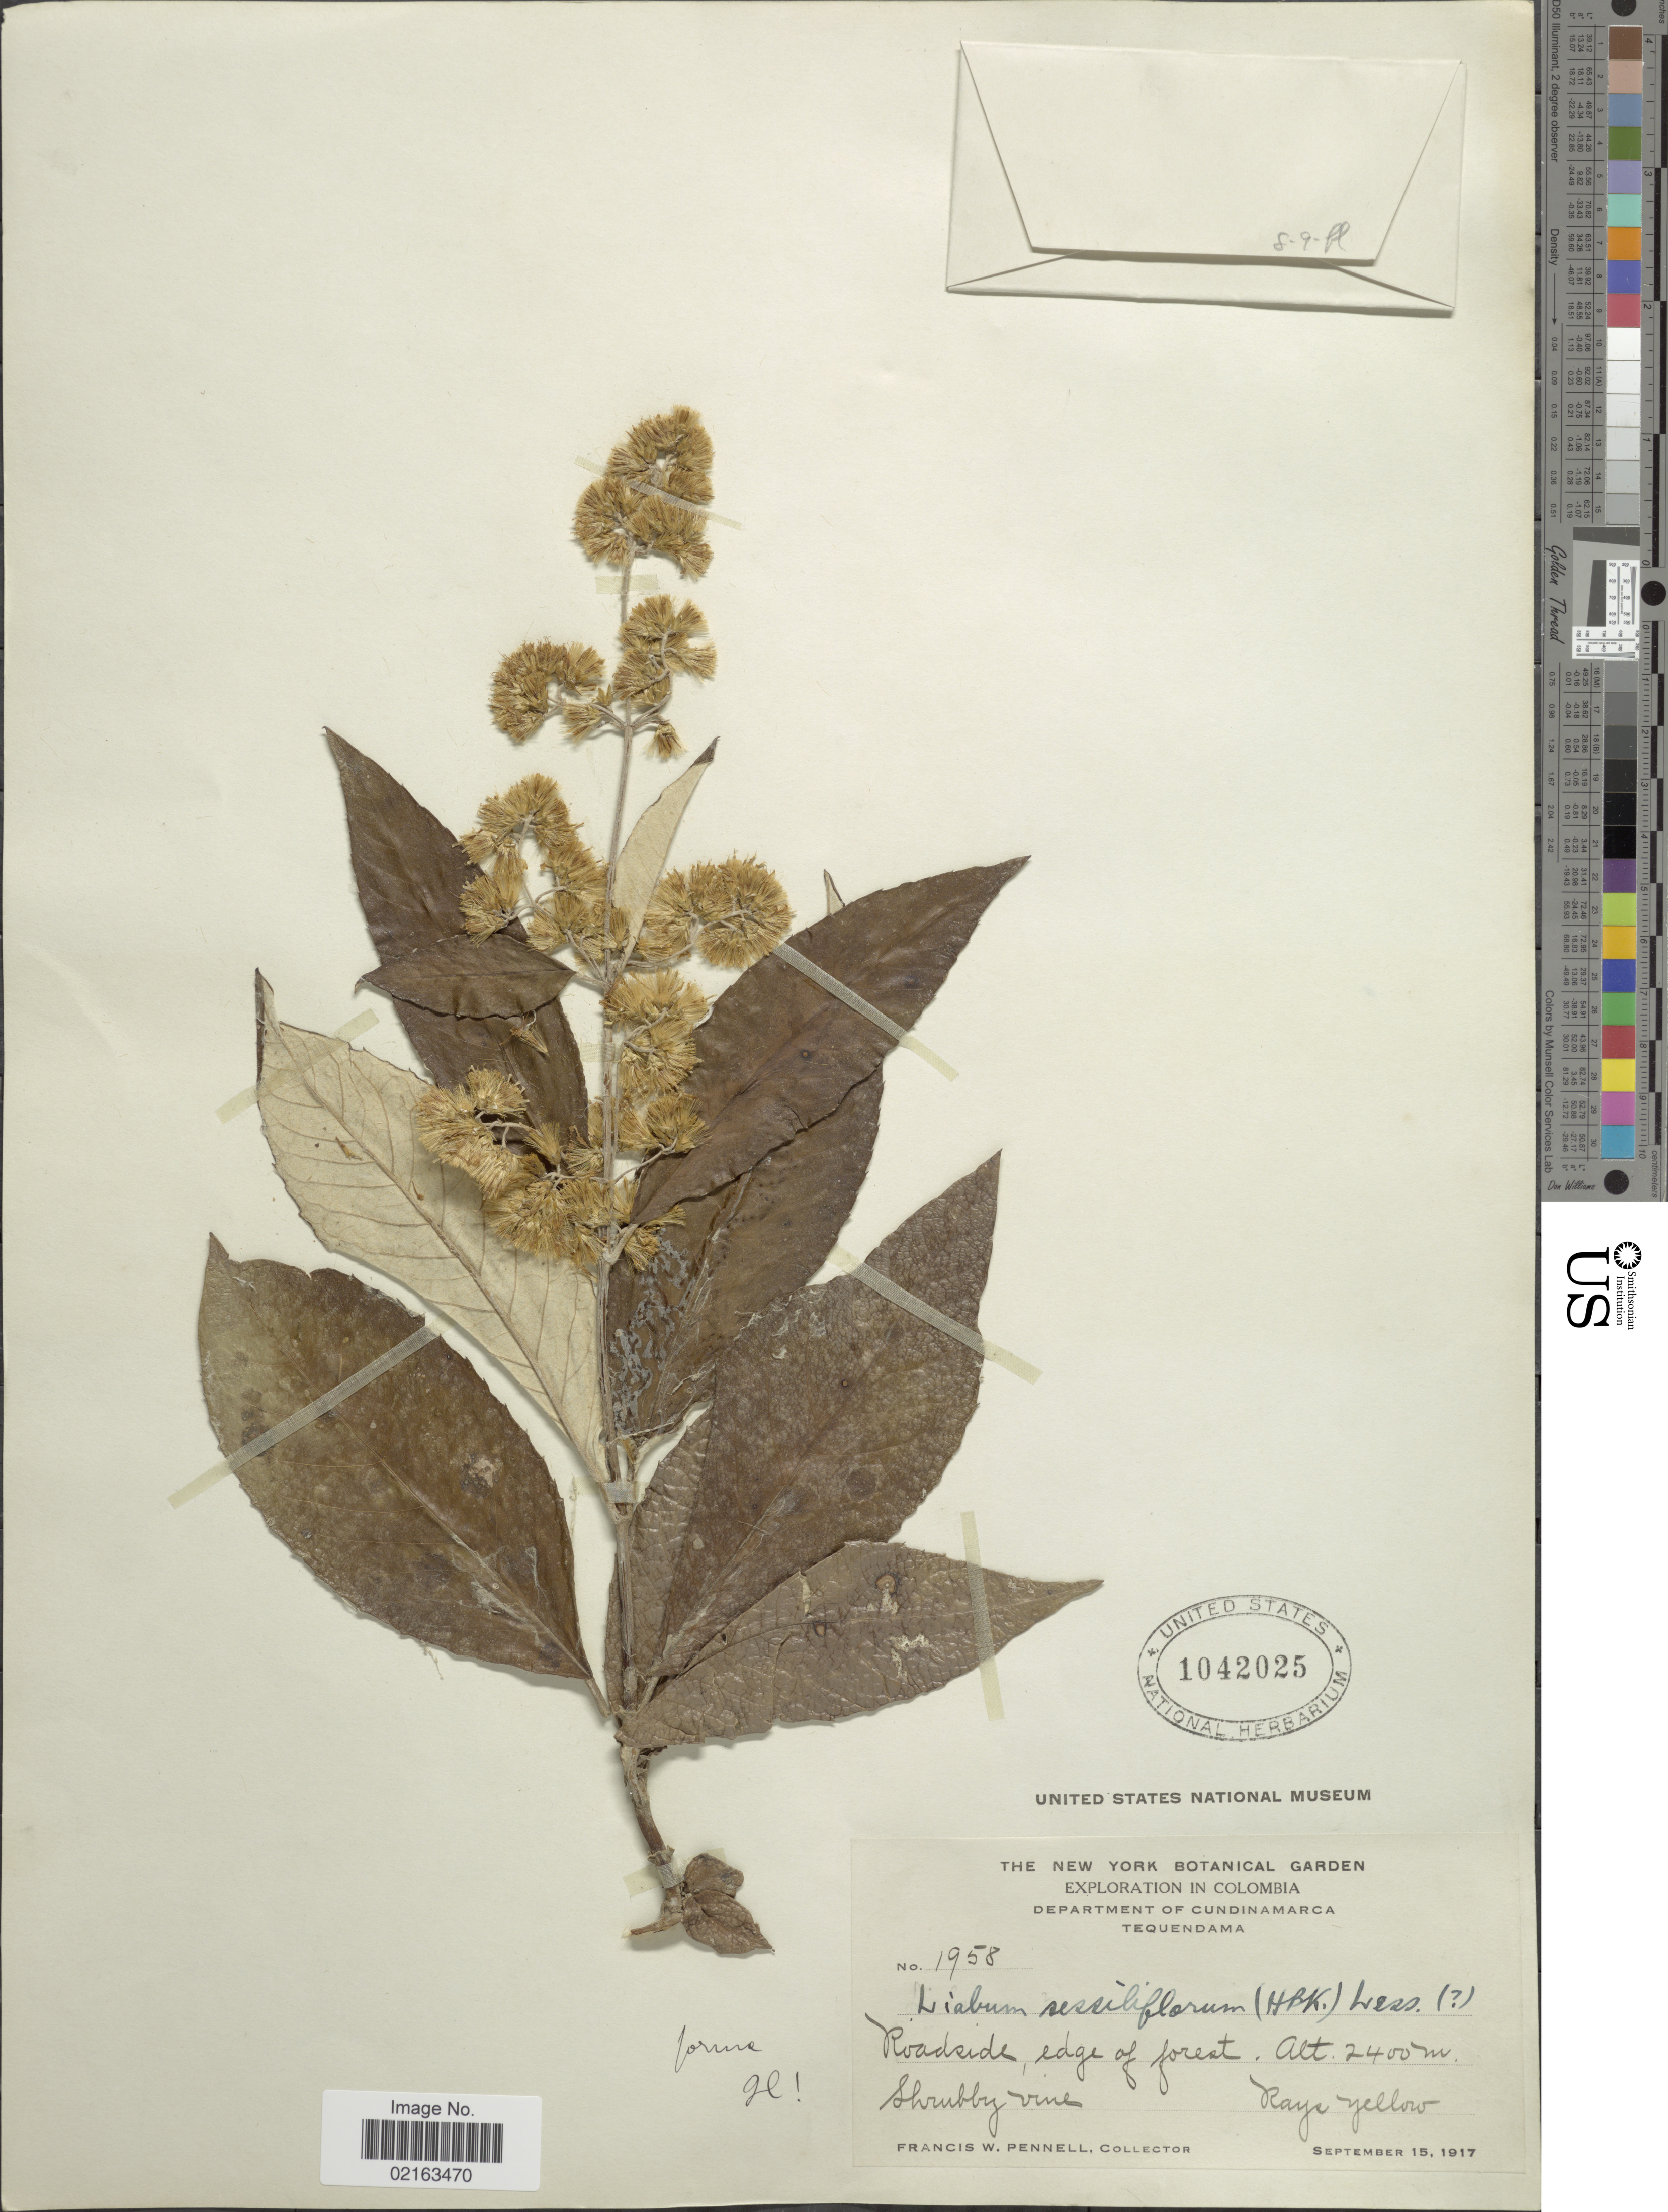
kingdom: Plantae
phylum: Tracheophyta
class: Magnoliopsida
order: Asterales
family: Asteraceae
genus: Oligactis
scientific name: Oligactis volubilis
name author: (Kunth) Cass.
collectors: F. W. Pennell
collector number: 1958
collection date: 1917-09-15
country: Colombia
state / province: Cundinamarca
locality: Department of Cundinamarca. Tequendama. Roadside, edge of forest.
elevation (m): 2400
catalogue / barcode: US 1042025